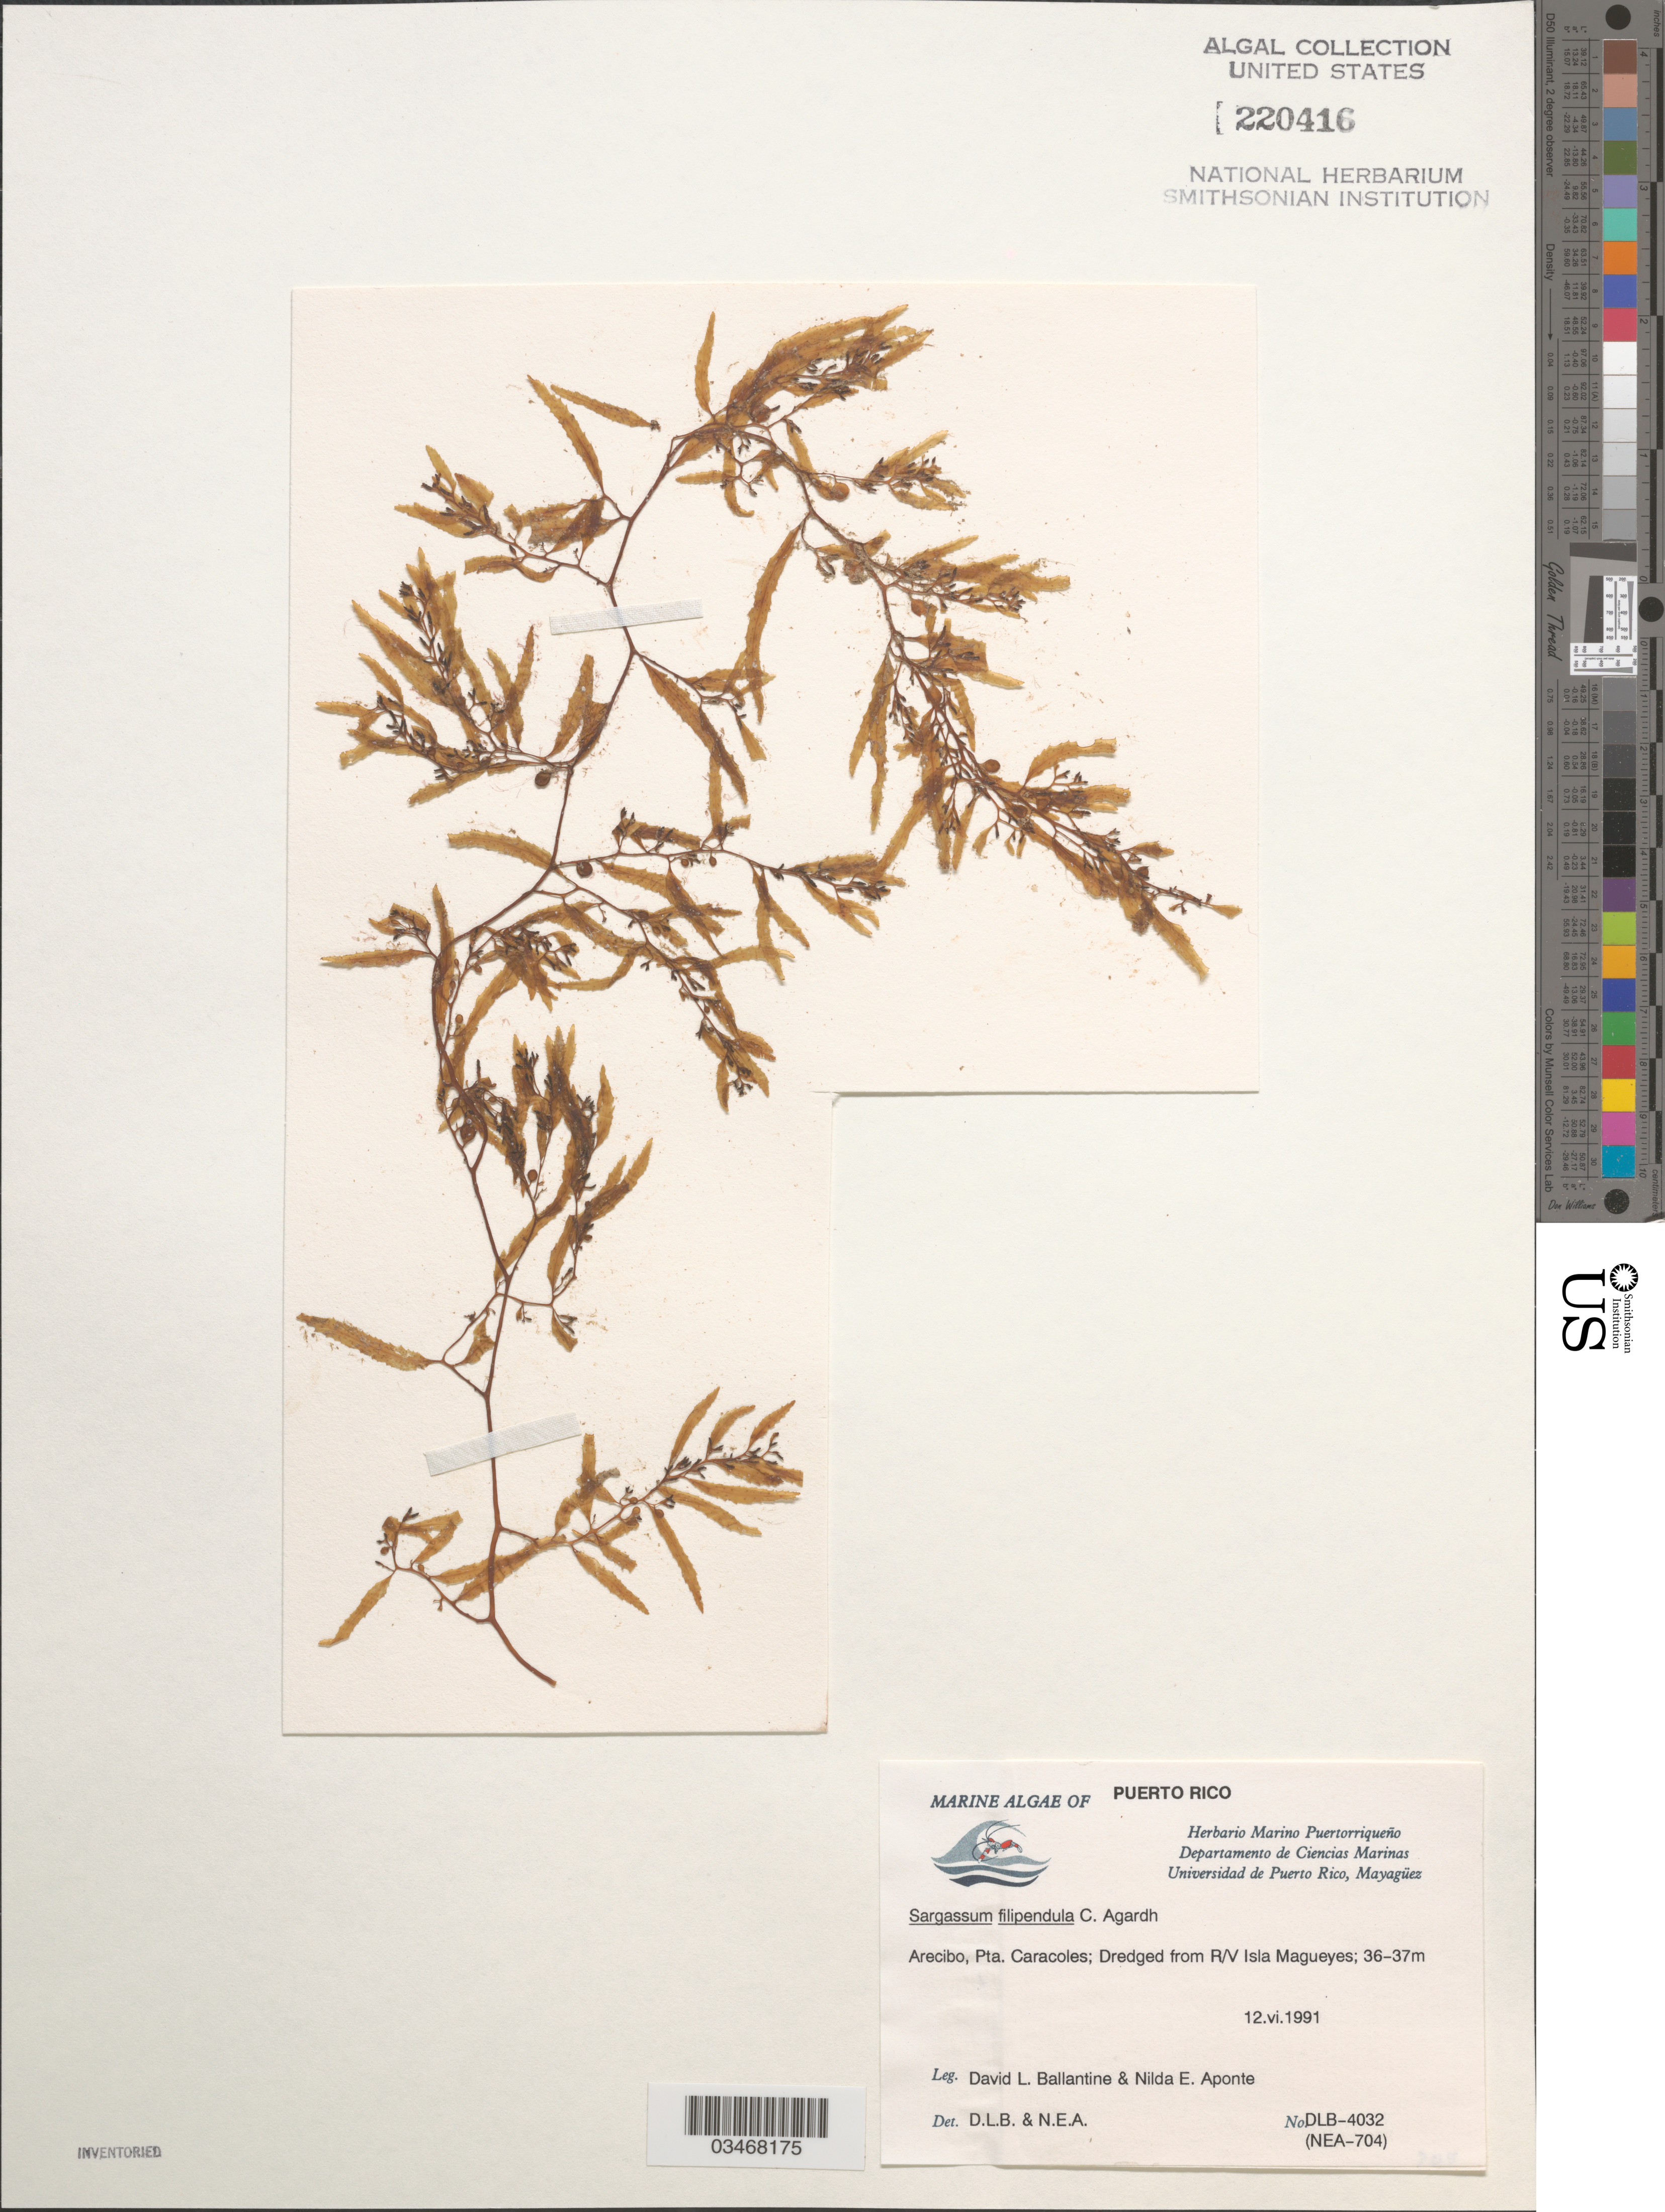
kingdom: Chromista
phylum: Ochrophyta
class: Phaeophyceae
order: Fucales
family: Sargassaceae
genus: Sargassum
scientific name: Sargassum filipendula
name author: C. Agardh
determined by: Ballantine, D. L.; Aponte, N. E.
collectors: D.L. Ballantine & N. E. Aponte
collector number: DLB 4032, NEA 704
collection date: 1991-06-12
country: Puerto Rico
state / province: Arecibo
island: Isla Magueyes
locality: Pta. Caracoles; dredged from R/V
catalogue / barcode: US 220416